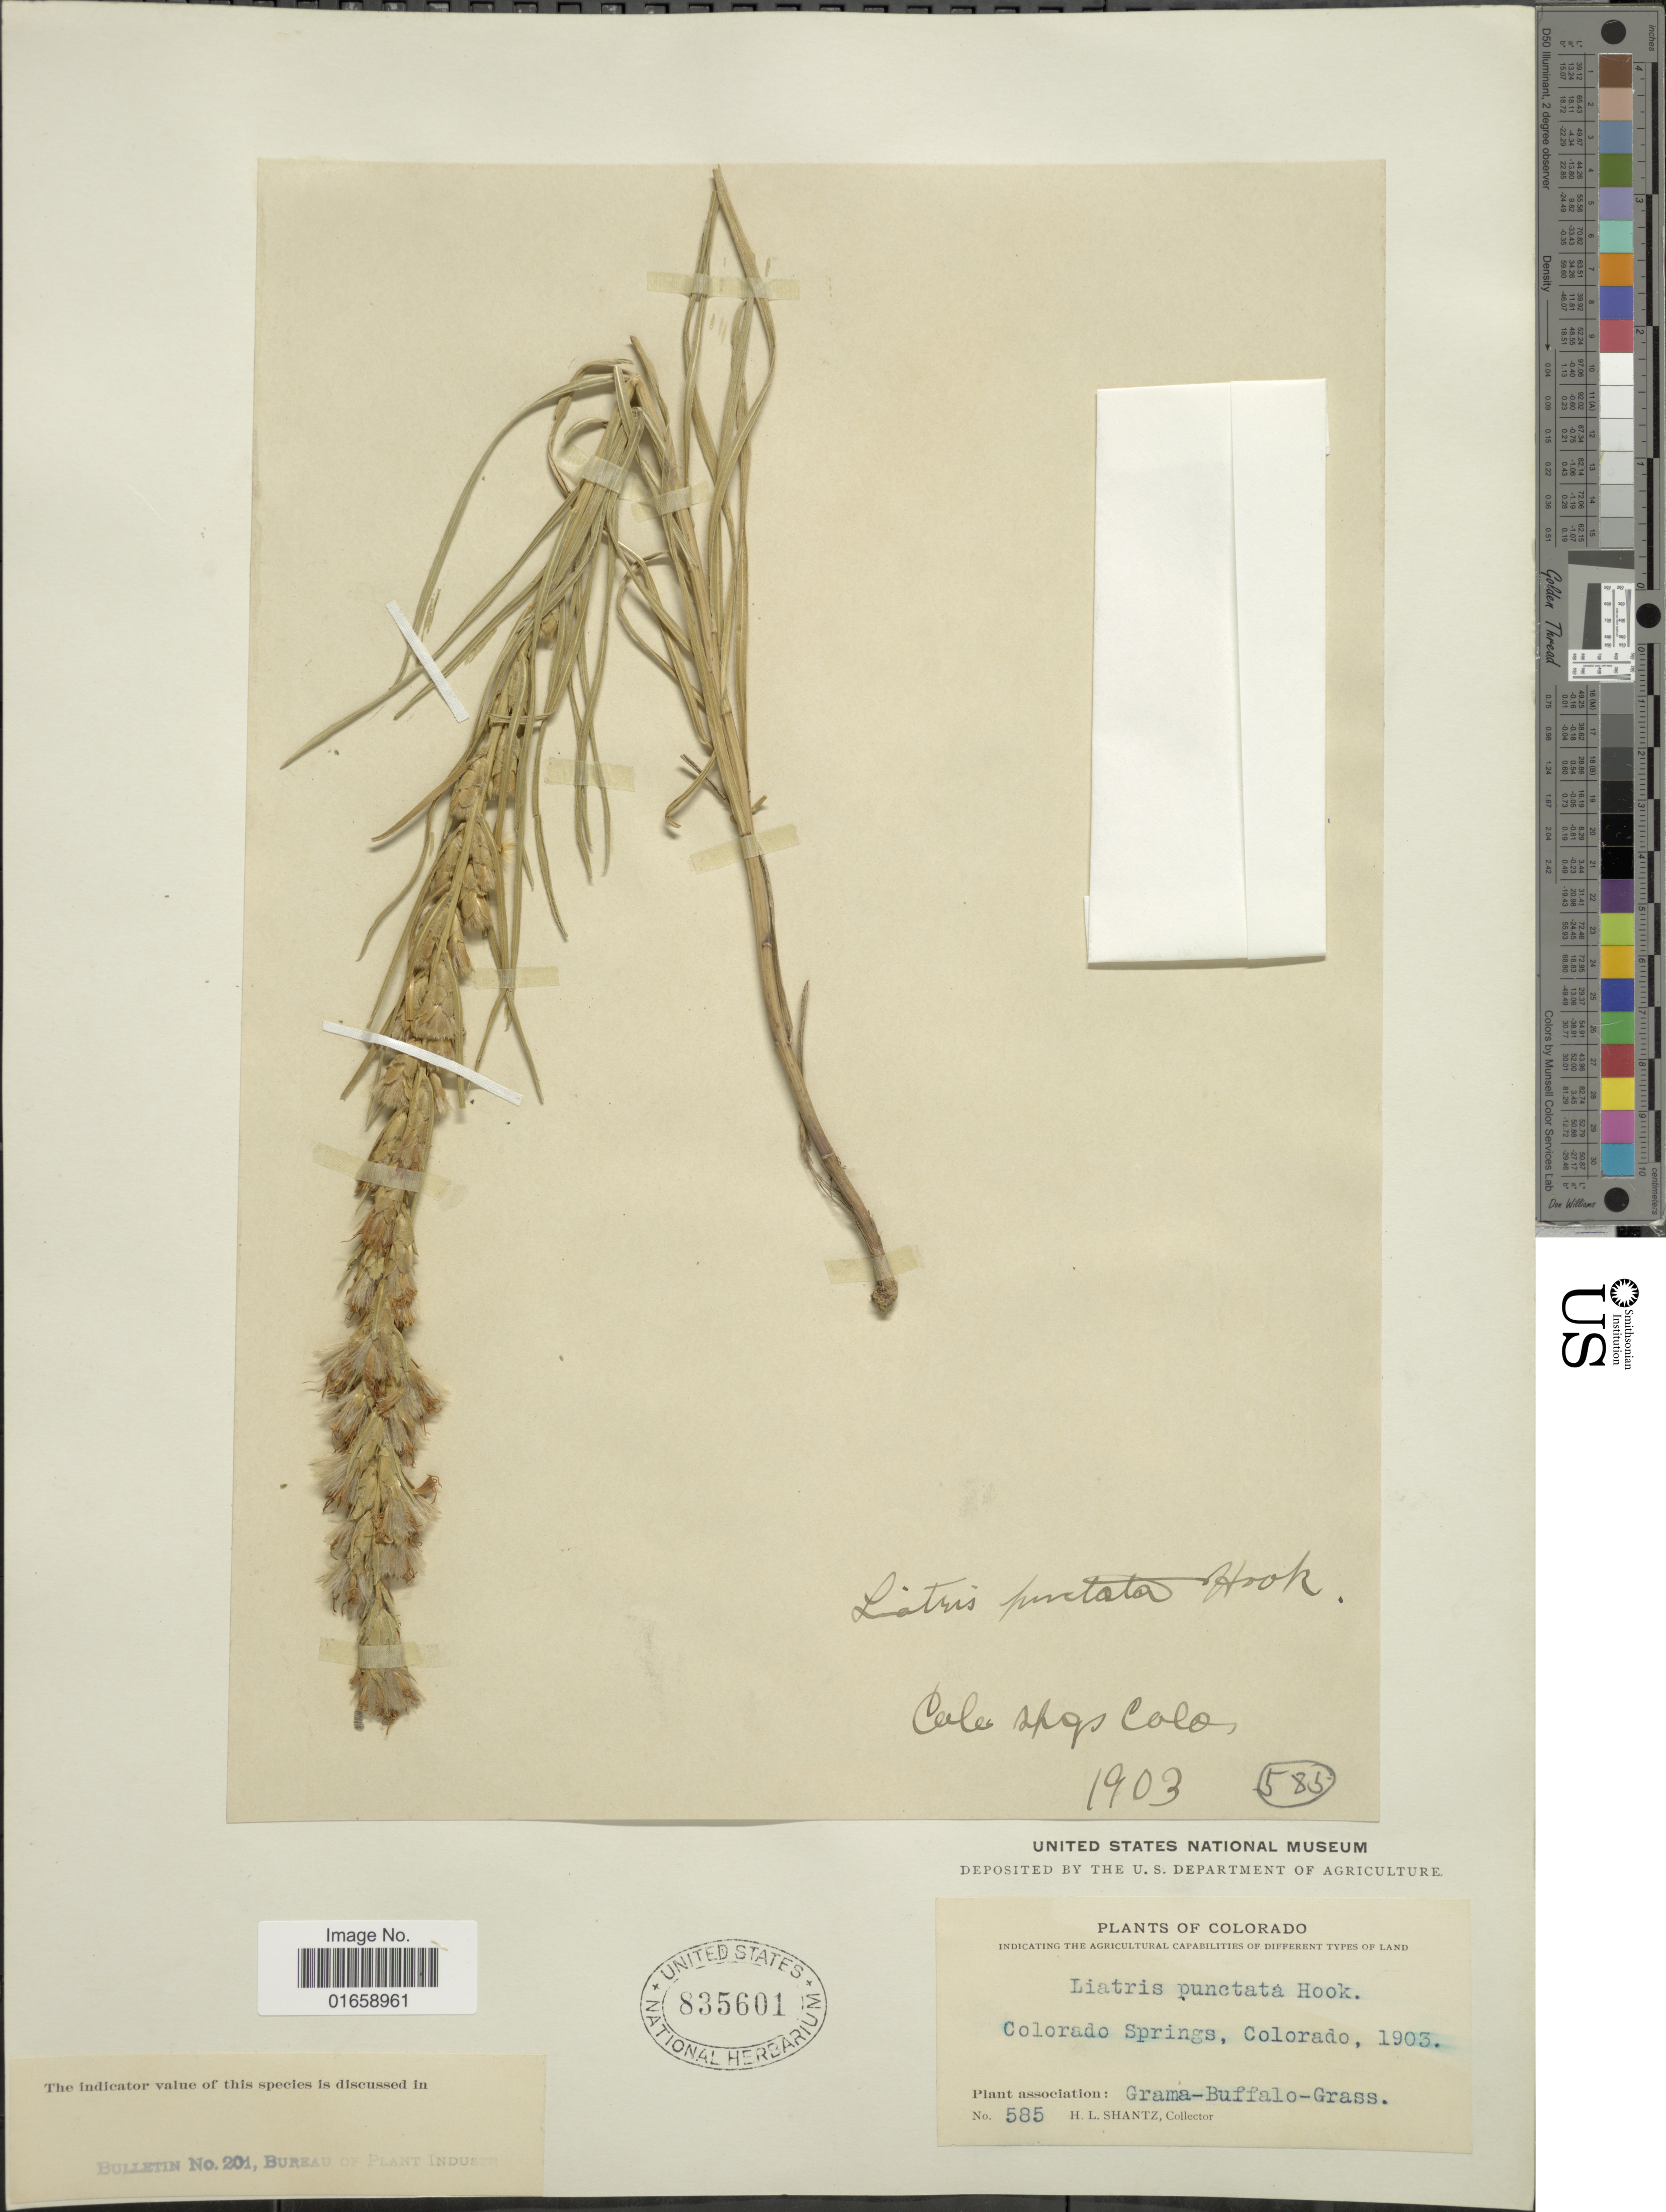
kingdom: Plantae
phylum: Tracheophyta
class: Magnoliopsida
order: Asterales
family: Asteraceae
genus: Liatris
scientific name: Liatris punctata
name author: Hook.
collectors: H. Shantz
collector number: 585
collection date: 1903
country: United States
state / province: Colorado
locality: Colorado Springs, Plant association: Grama-Buffalo-Grass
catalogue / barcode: US 835601